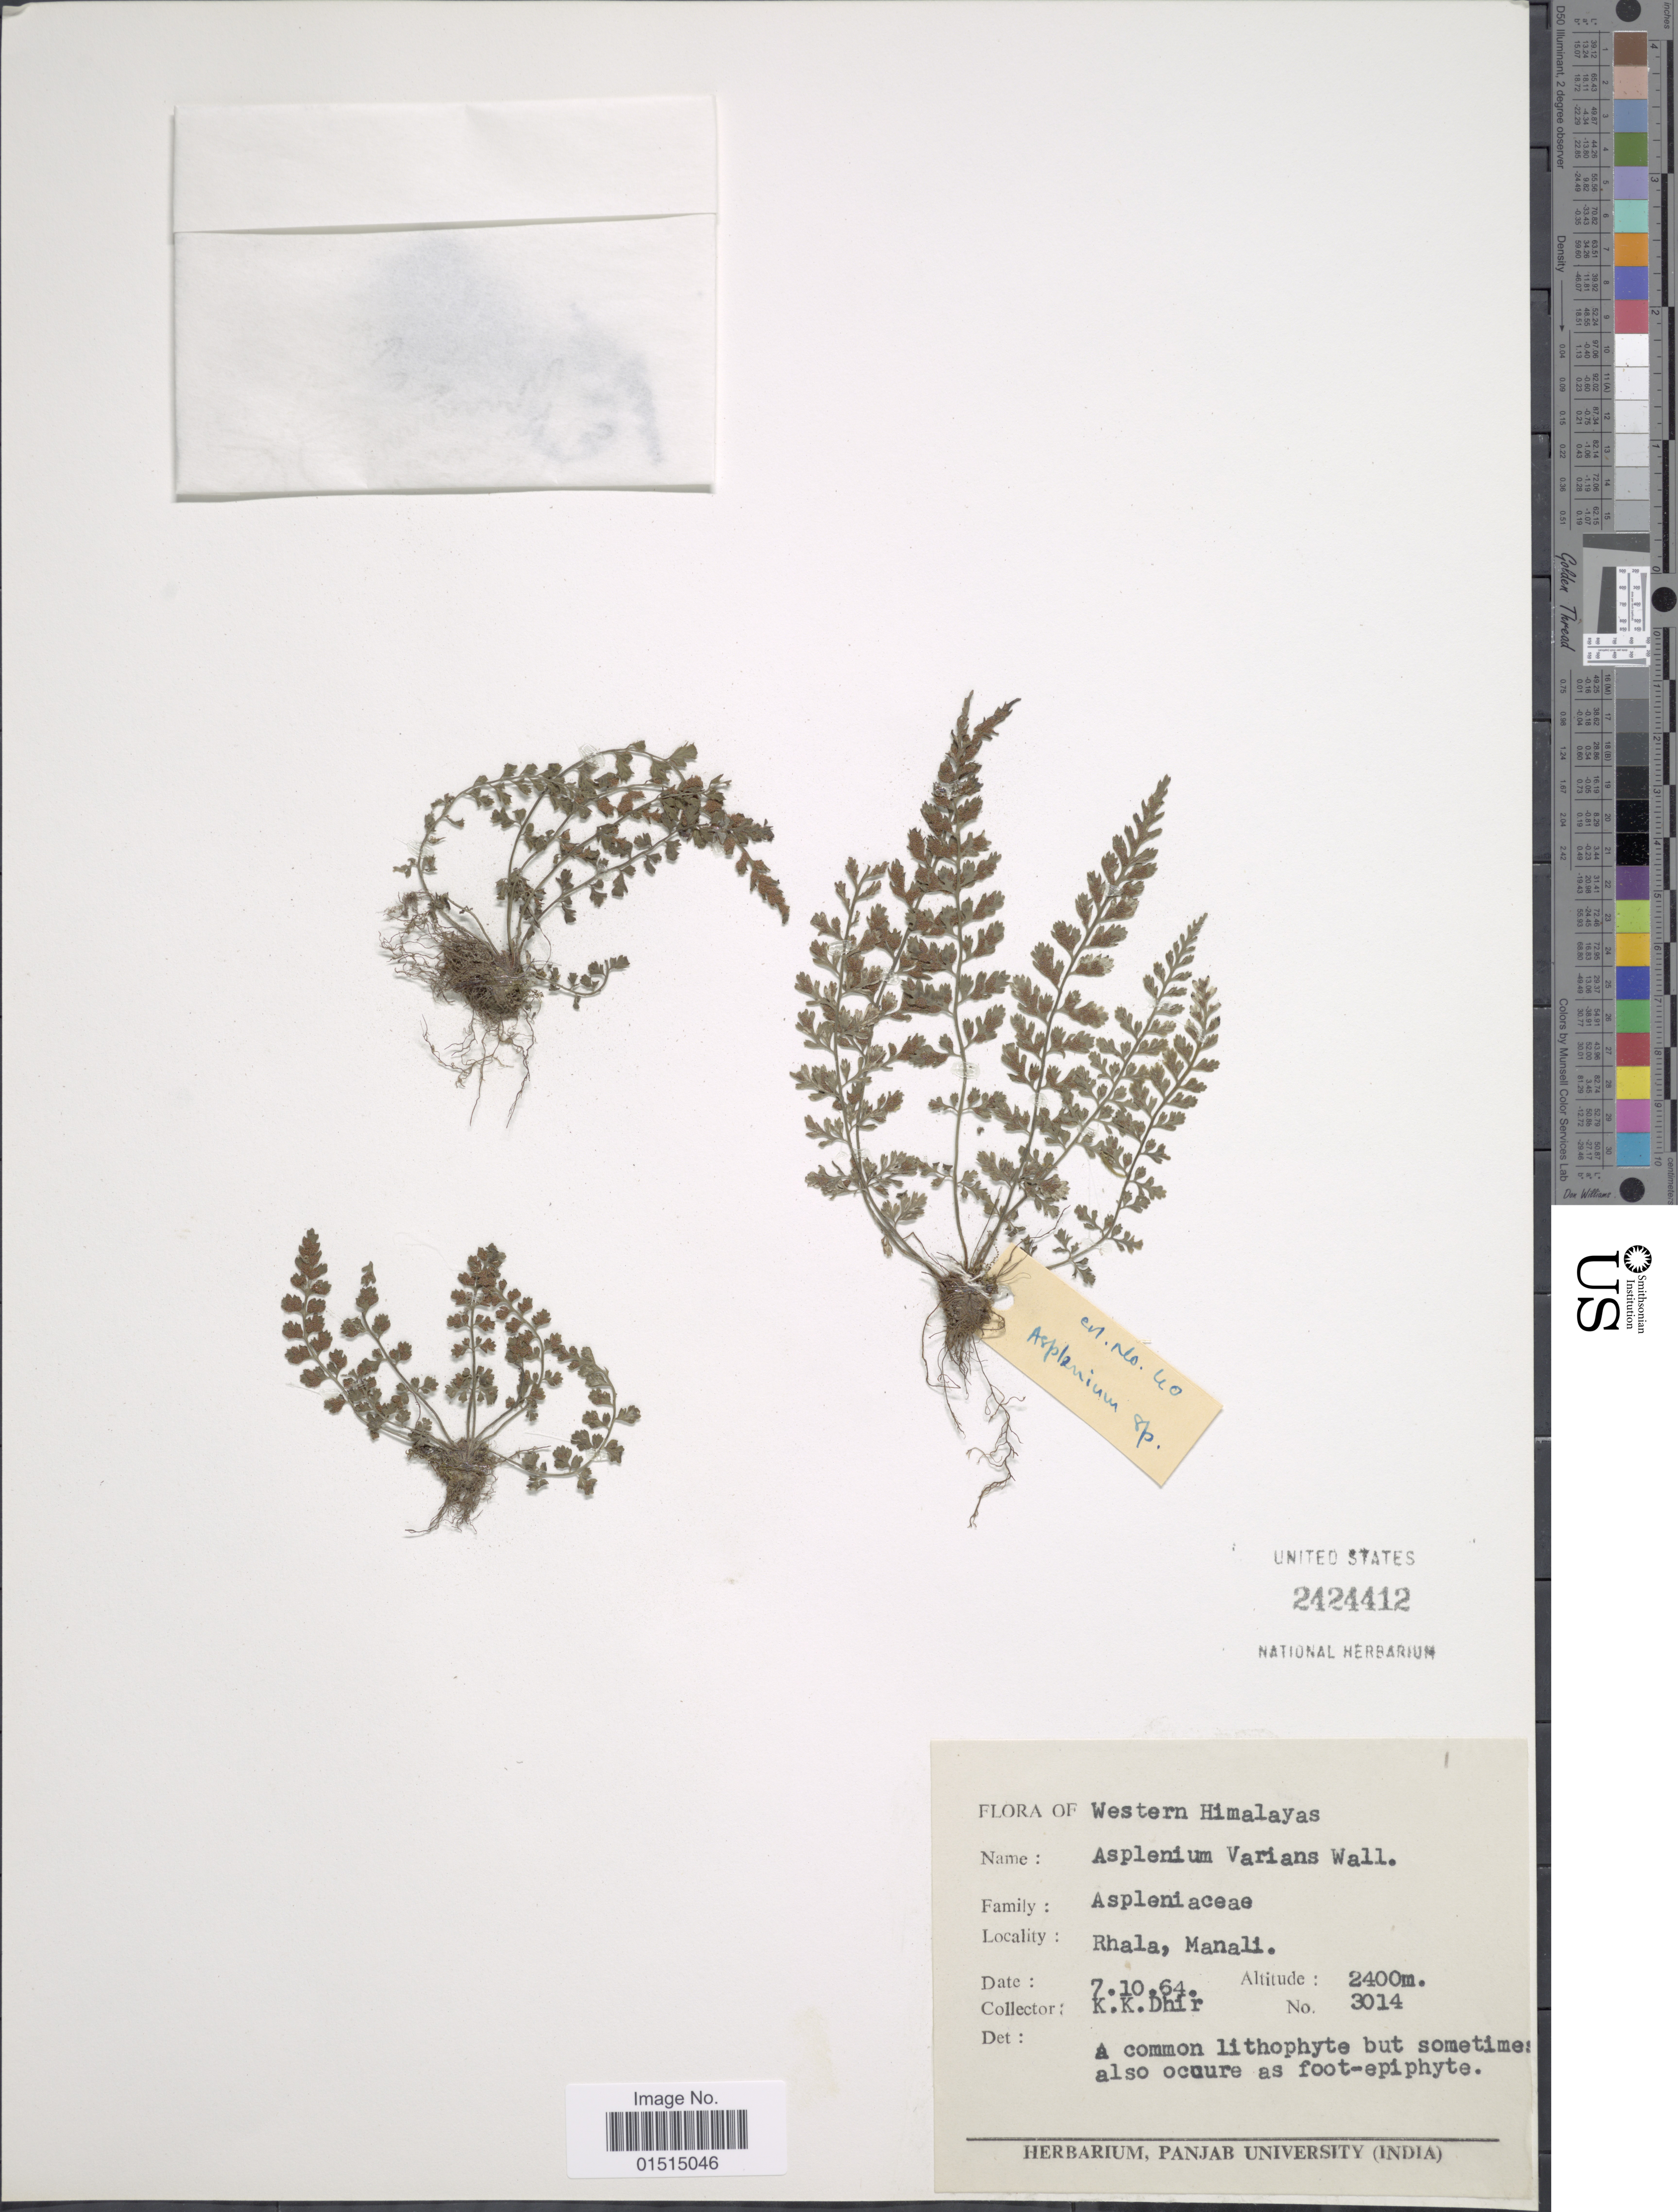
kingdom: Plantae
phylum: Tracheophyta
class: Polypodiopsida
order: Polypodiales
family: Aspleniaceae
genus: Asplenium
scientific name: Asplenium laciniatum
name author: D. Don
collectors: K. Dhir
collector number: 3014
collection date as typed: Transcribed d/m/y: 7/10/64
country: India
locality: Western Himalayas, Rhala, Manali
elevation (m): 2400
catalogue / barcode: US 2424412